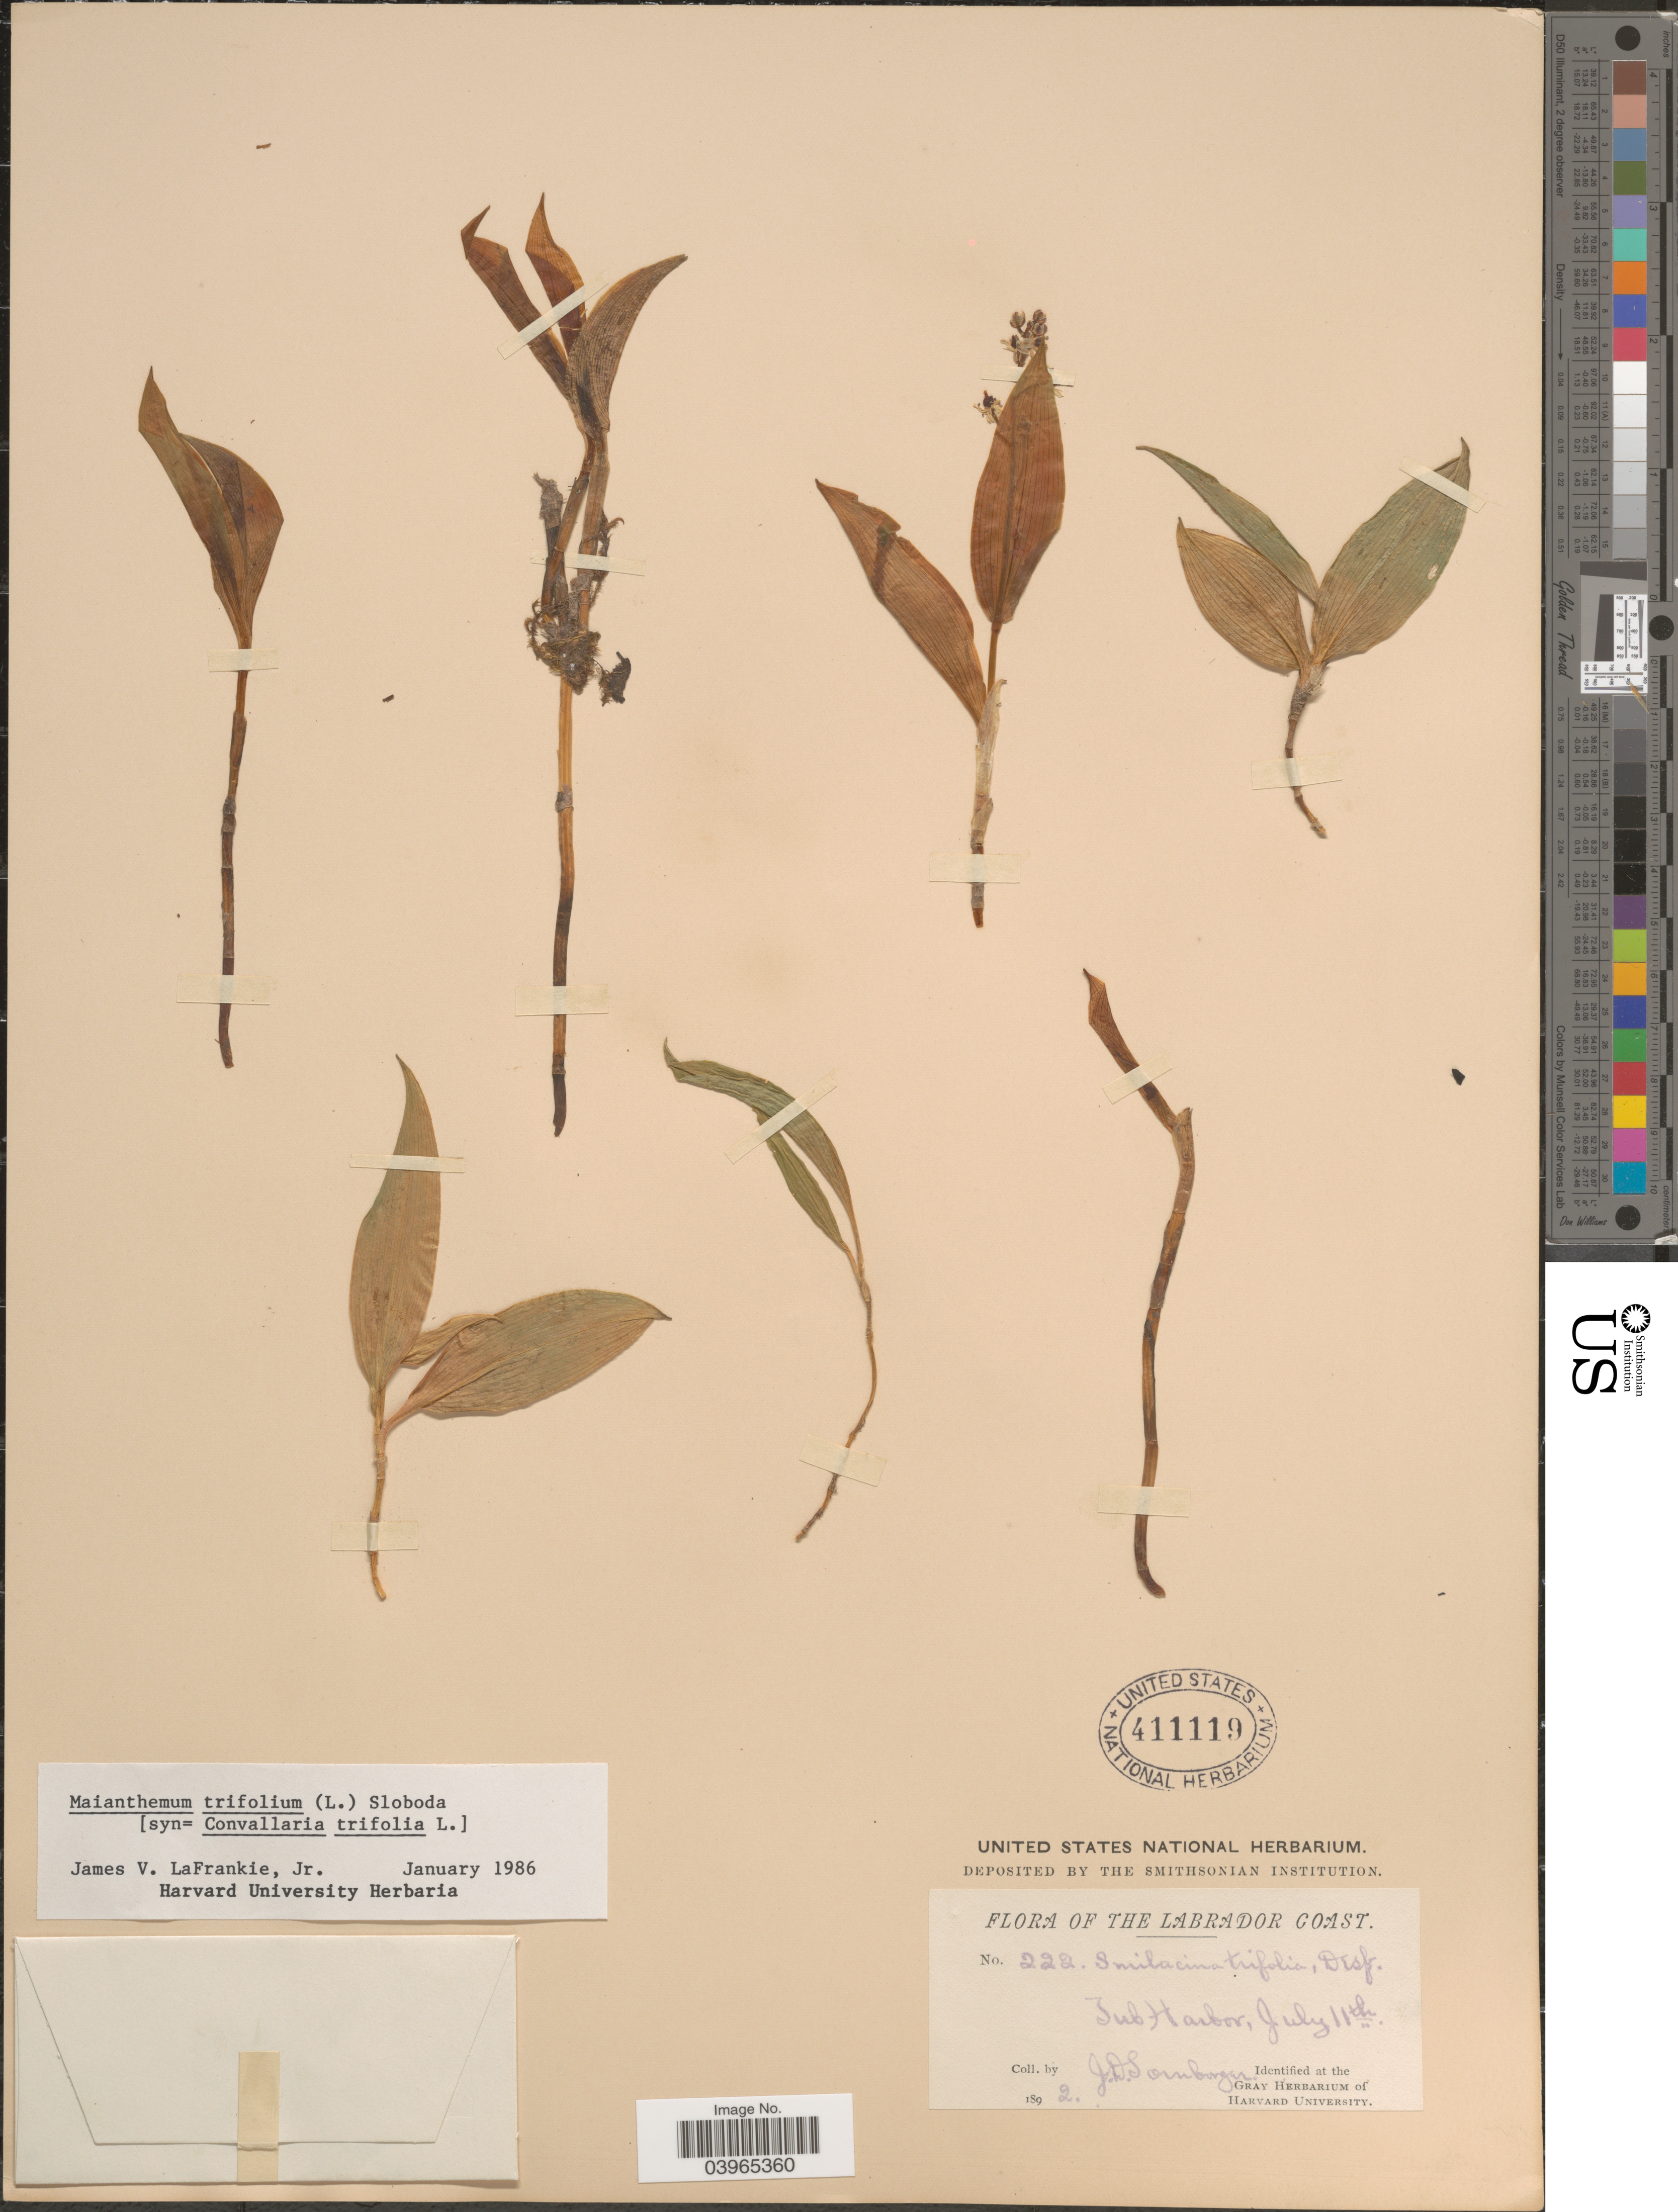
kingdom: Plantae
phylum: Tracheophyta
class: Liliopsida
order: Asparagales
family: Asparagaceae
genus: Maianthemum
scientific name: Maianthemum trifolium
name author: (L.) Sloboda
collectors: J. Sornborger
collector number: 222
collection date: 1892-07-11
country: Canada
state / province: Newfoundland and Labrador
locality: The Labrador Coast. Tub Harbor.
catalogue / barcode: US 411119